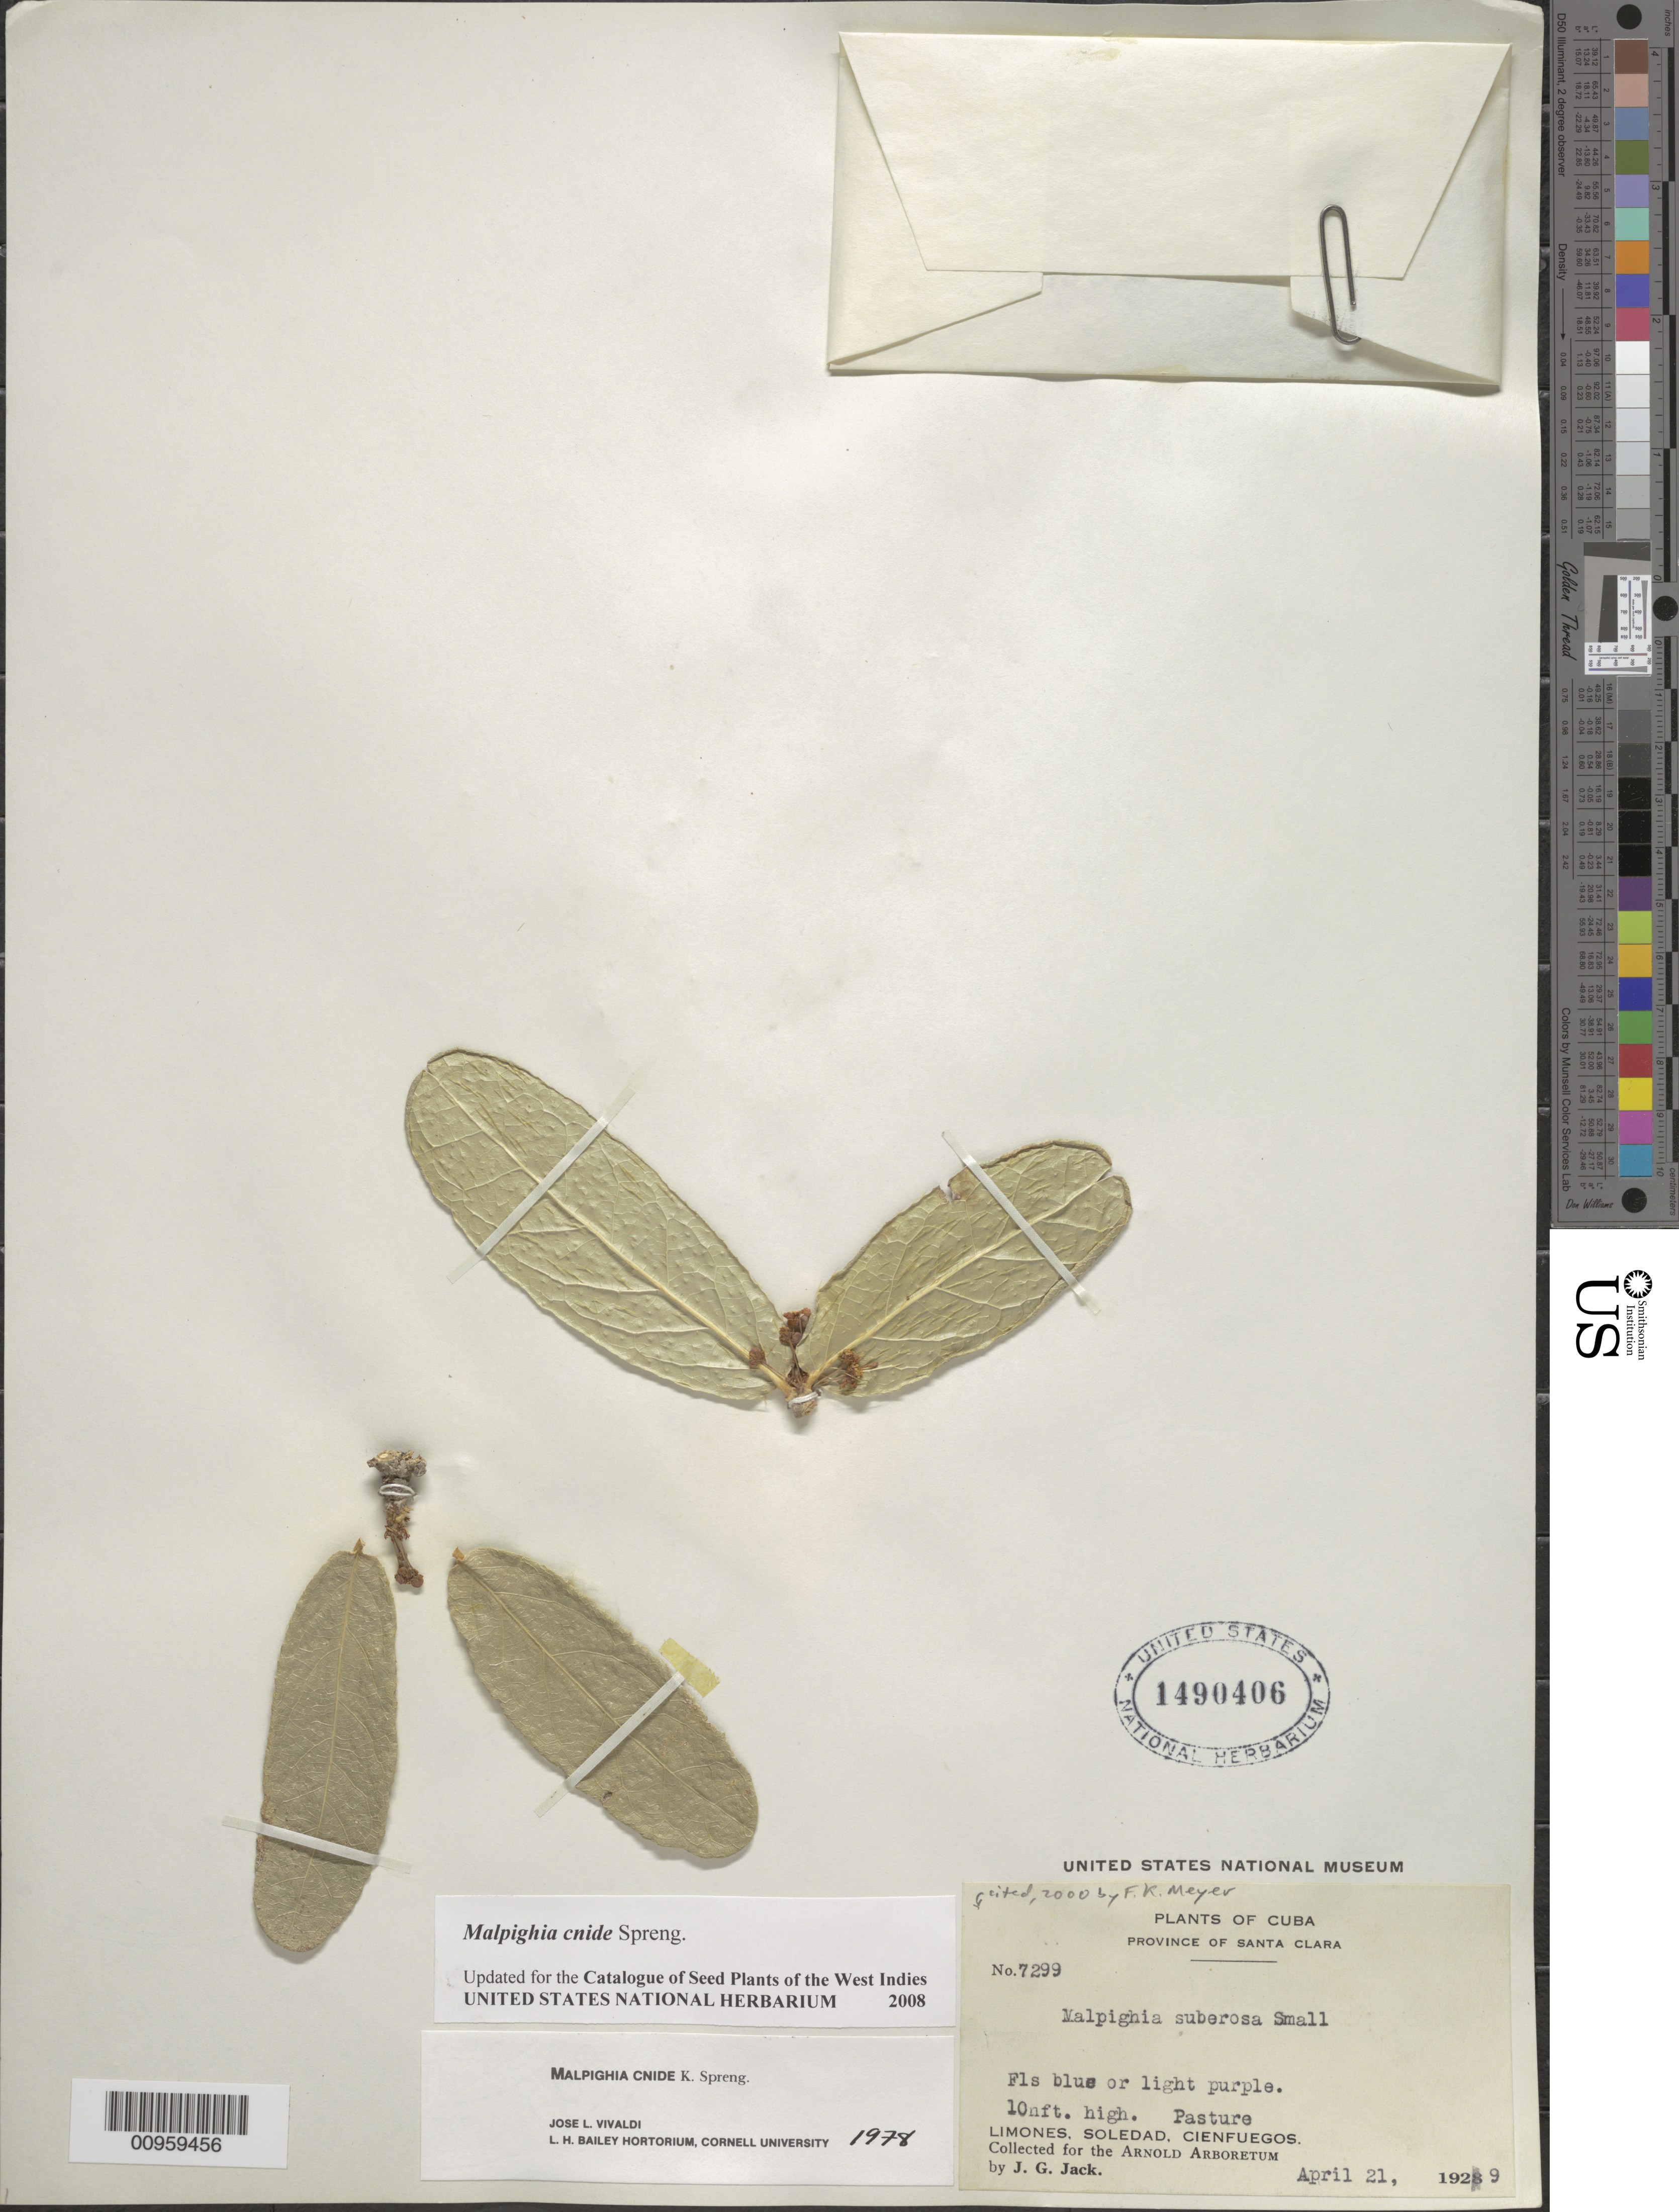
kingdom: Plantae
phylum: Tracheophyta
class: Magnoliopsida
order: Malpighiales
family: Malpighiaceae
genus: Malpighia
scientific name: Malpighia cnide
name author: Spreng.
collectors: J. G. Jack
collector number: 7299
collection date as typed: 21 Apr 1929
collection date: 1929-04-21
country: Cuba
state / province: Cienfuegos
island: Cuba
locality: Limones, Soledad, Cienfuegos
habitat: Pasture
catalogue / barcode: US 1490406